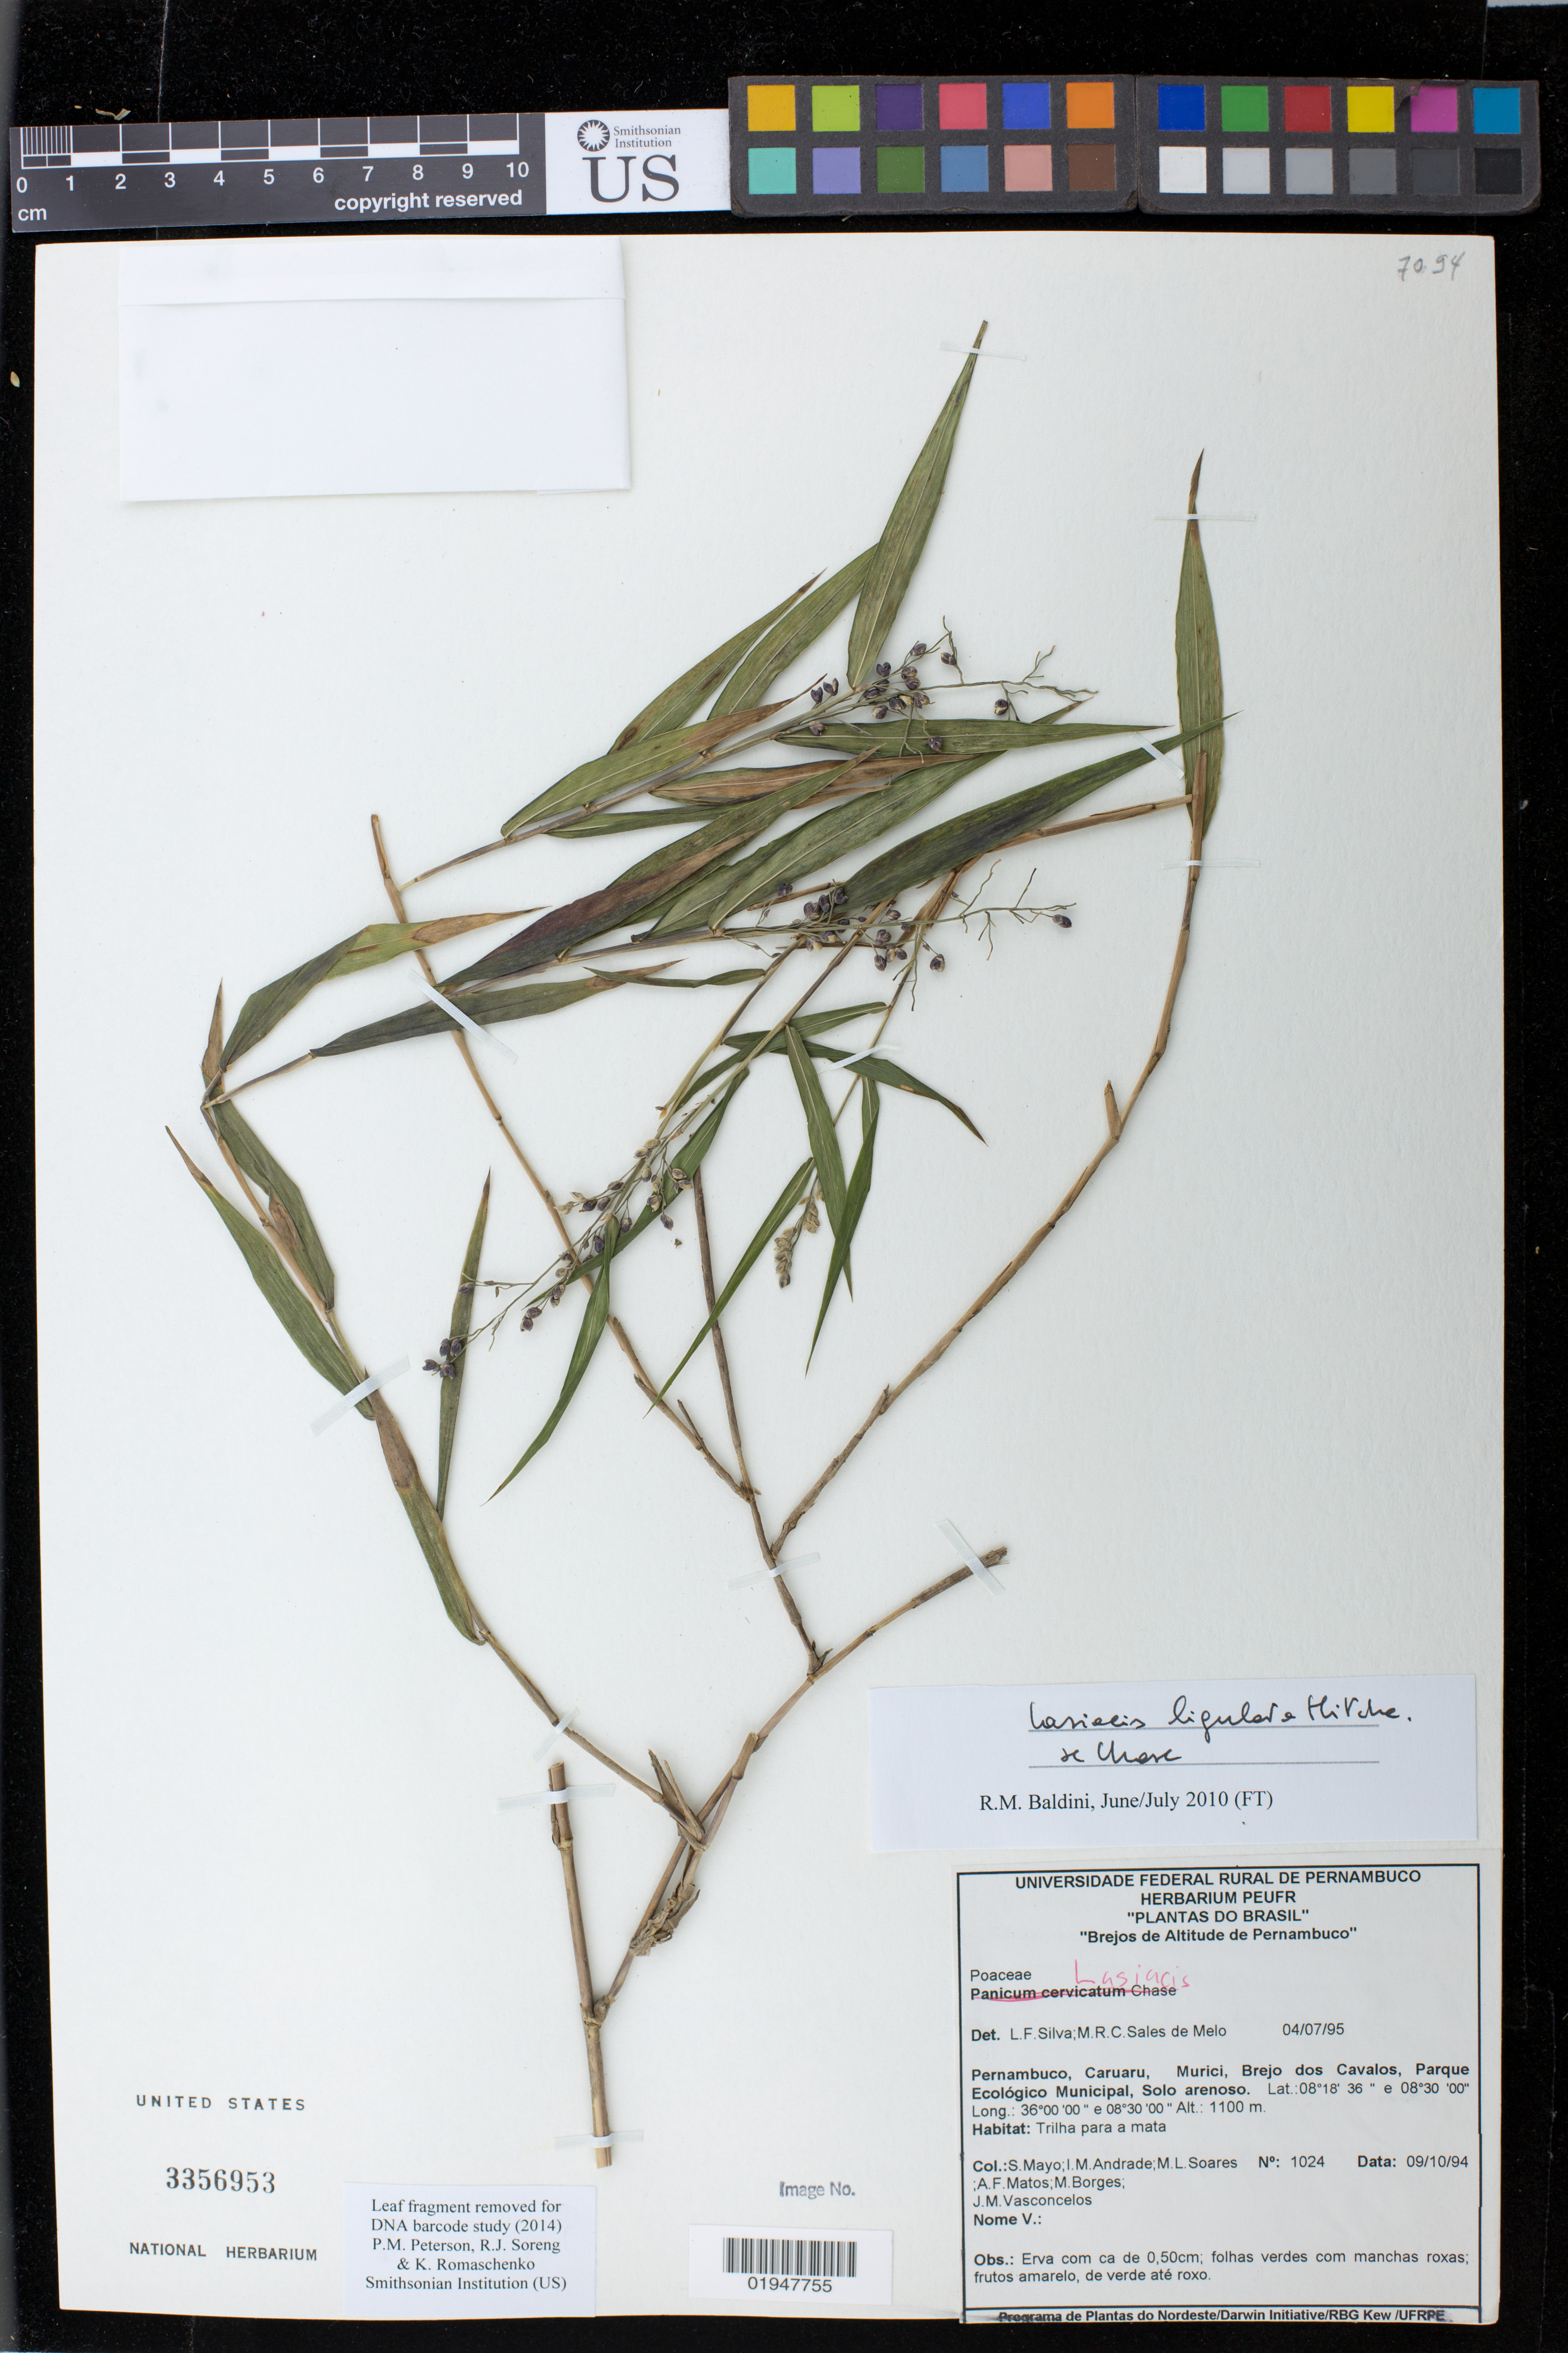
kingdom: Plantae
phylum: Tracheophyta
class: Liliopsida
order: Poales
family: Poaceae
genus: Lasiacis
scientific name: Lasiacis ligulata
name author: Hitchc. & Chase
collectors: S. Mayo, I. M. Andrade, M. L. Soares, A. Matos, M. Borges & J. Vasconcelos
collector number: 1024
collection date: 1994-10-09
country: Brazil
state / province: Pernambuco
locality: Pernamabuco, Caruaru, Murici, Brejo dos Cavalos, Parque Ecologico Municipal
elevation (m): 1100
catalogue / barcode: US 3356953